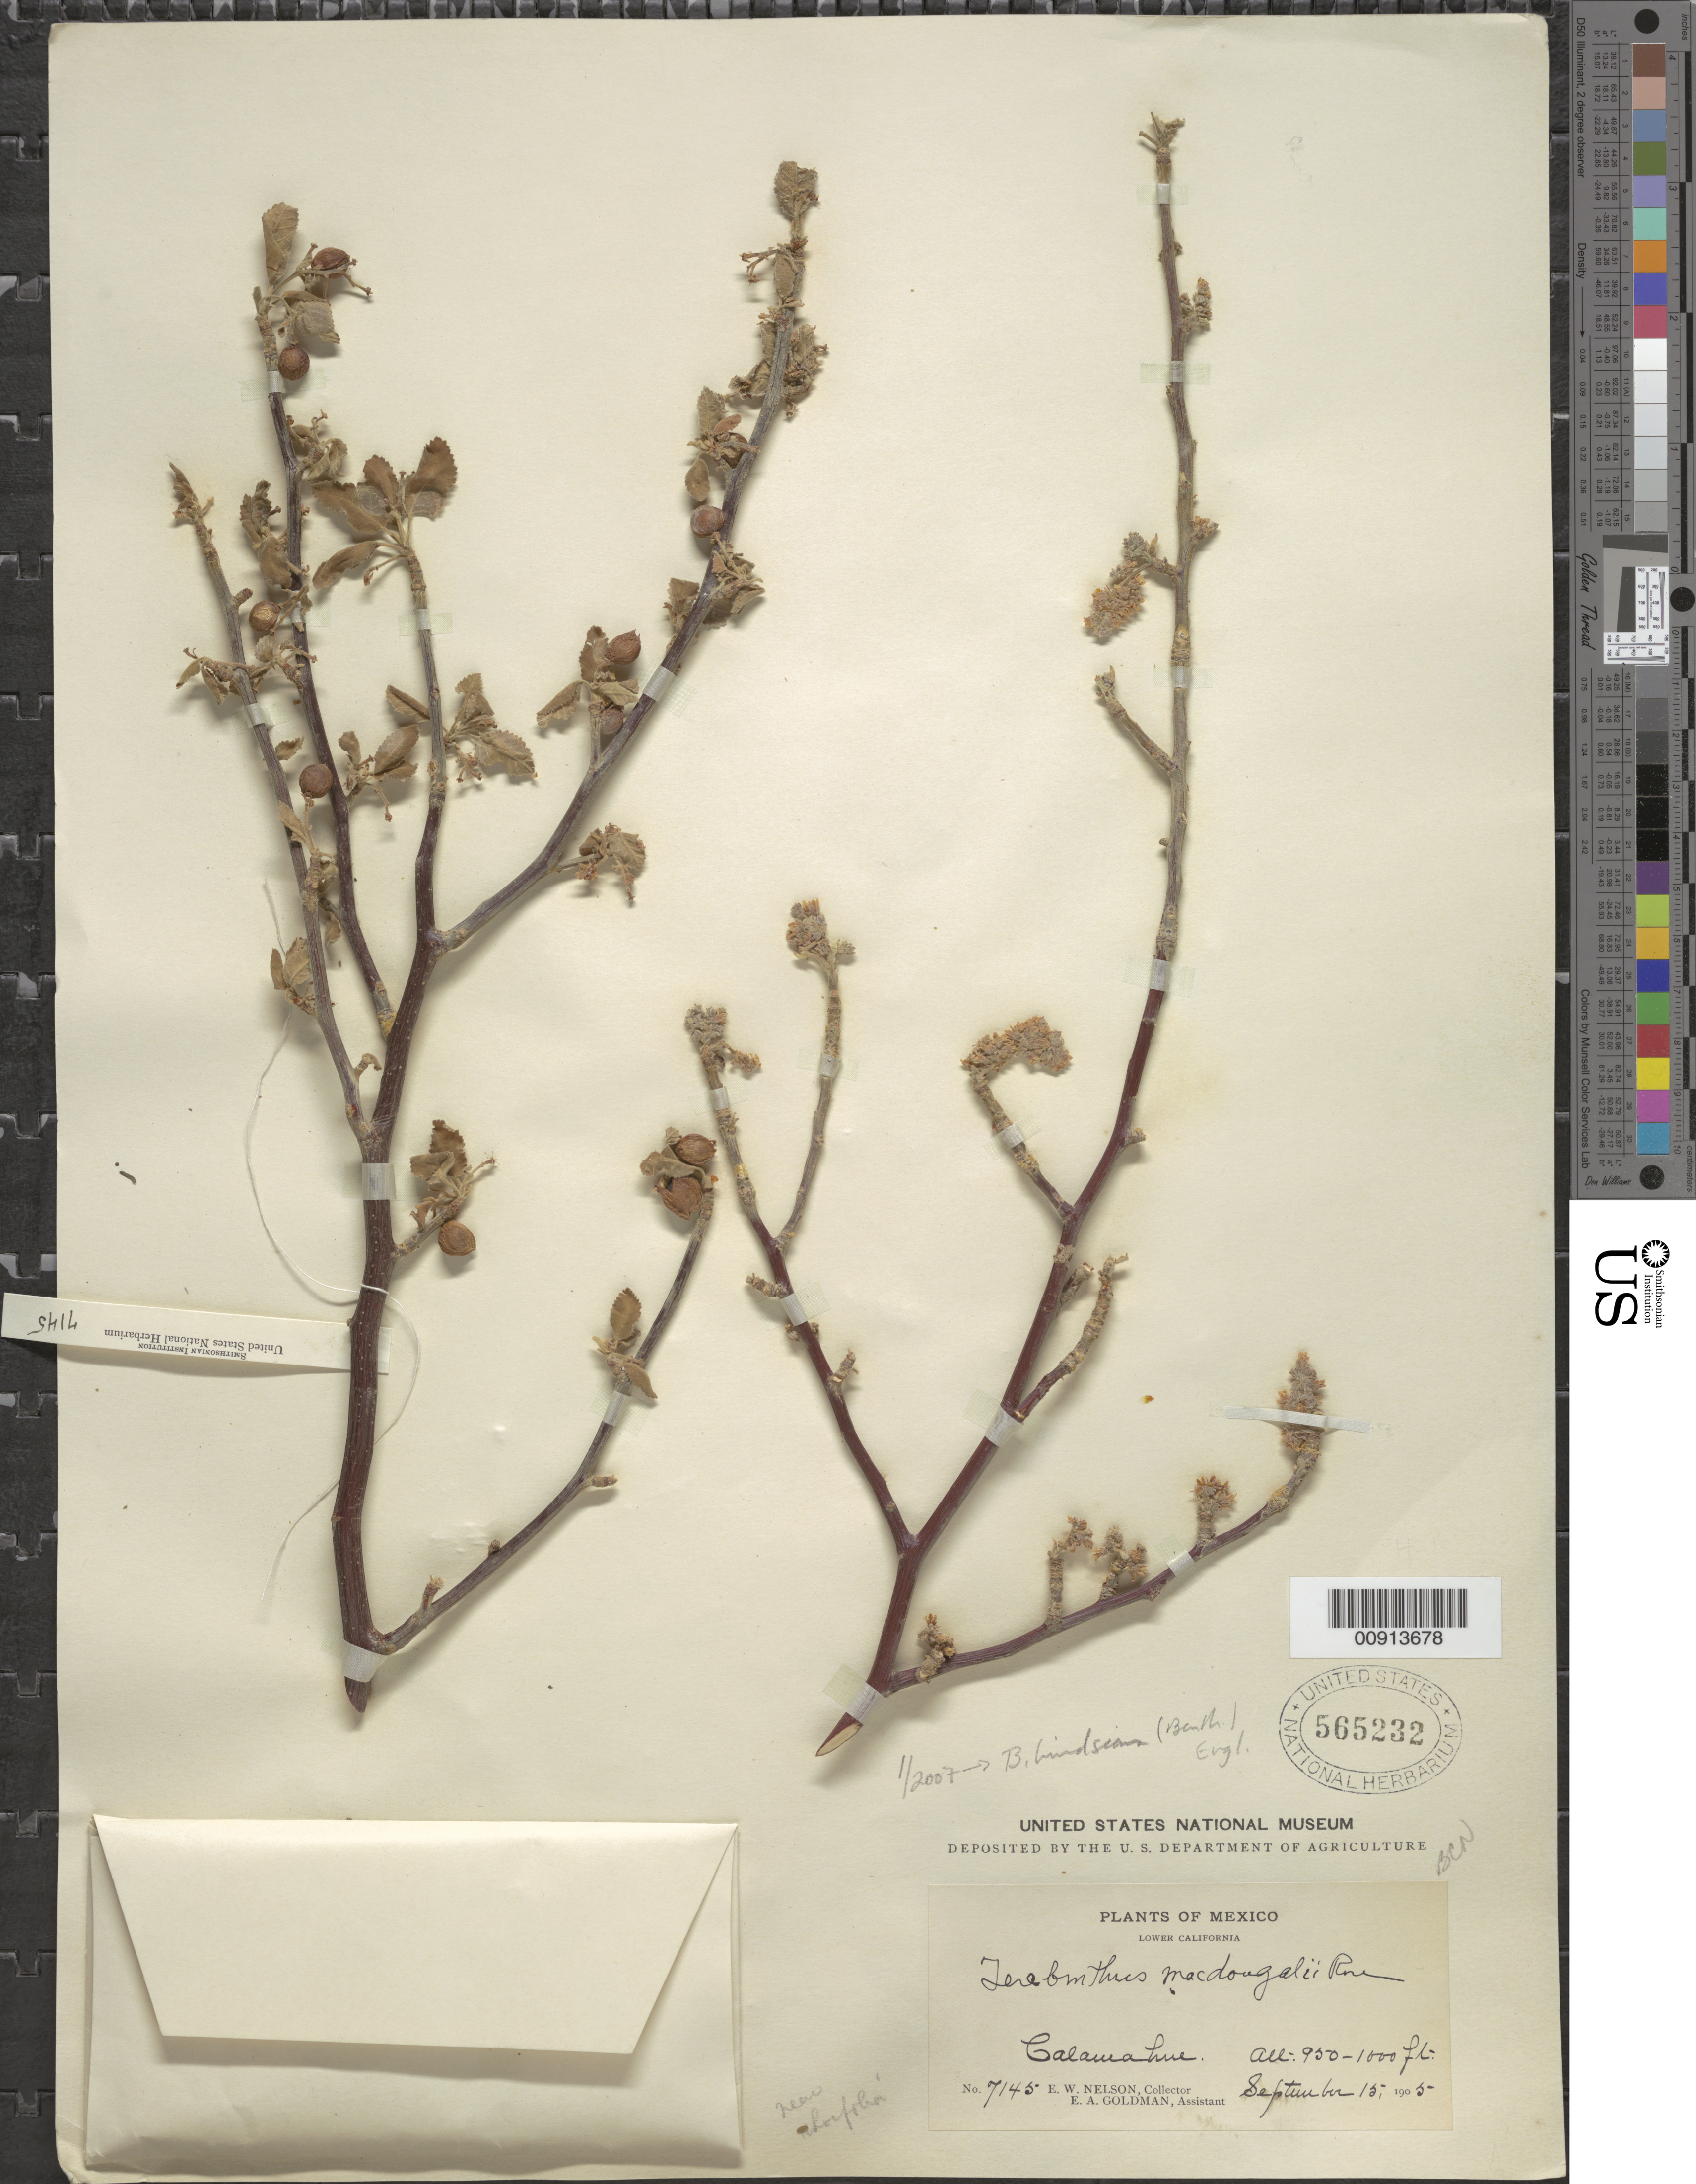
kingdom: Plantae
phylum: Tracheophyta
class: Magnoliopsida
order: Sapindales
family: Burseraceae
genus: Bursera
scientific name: Bursera hindsiana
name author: (Benth.) Engl.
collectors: E. W. Nelson & E. A. Goldman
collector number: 7145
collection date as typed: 15 Sep 1905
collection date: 1905-09-15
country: Mexico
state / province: Baja California Sur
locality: Calamahue, Lower California.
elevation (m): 290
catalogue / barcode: US 565232